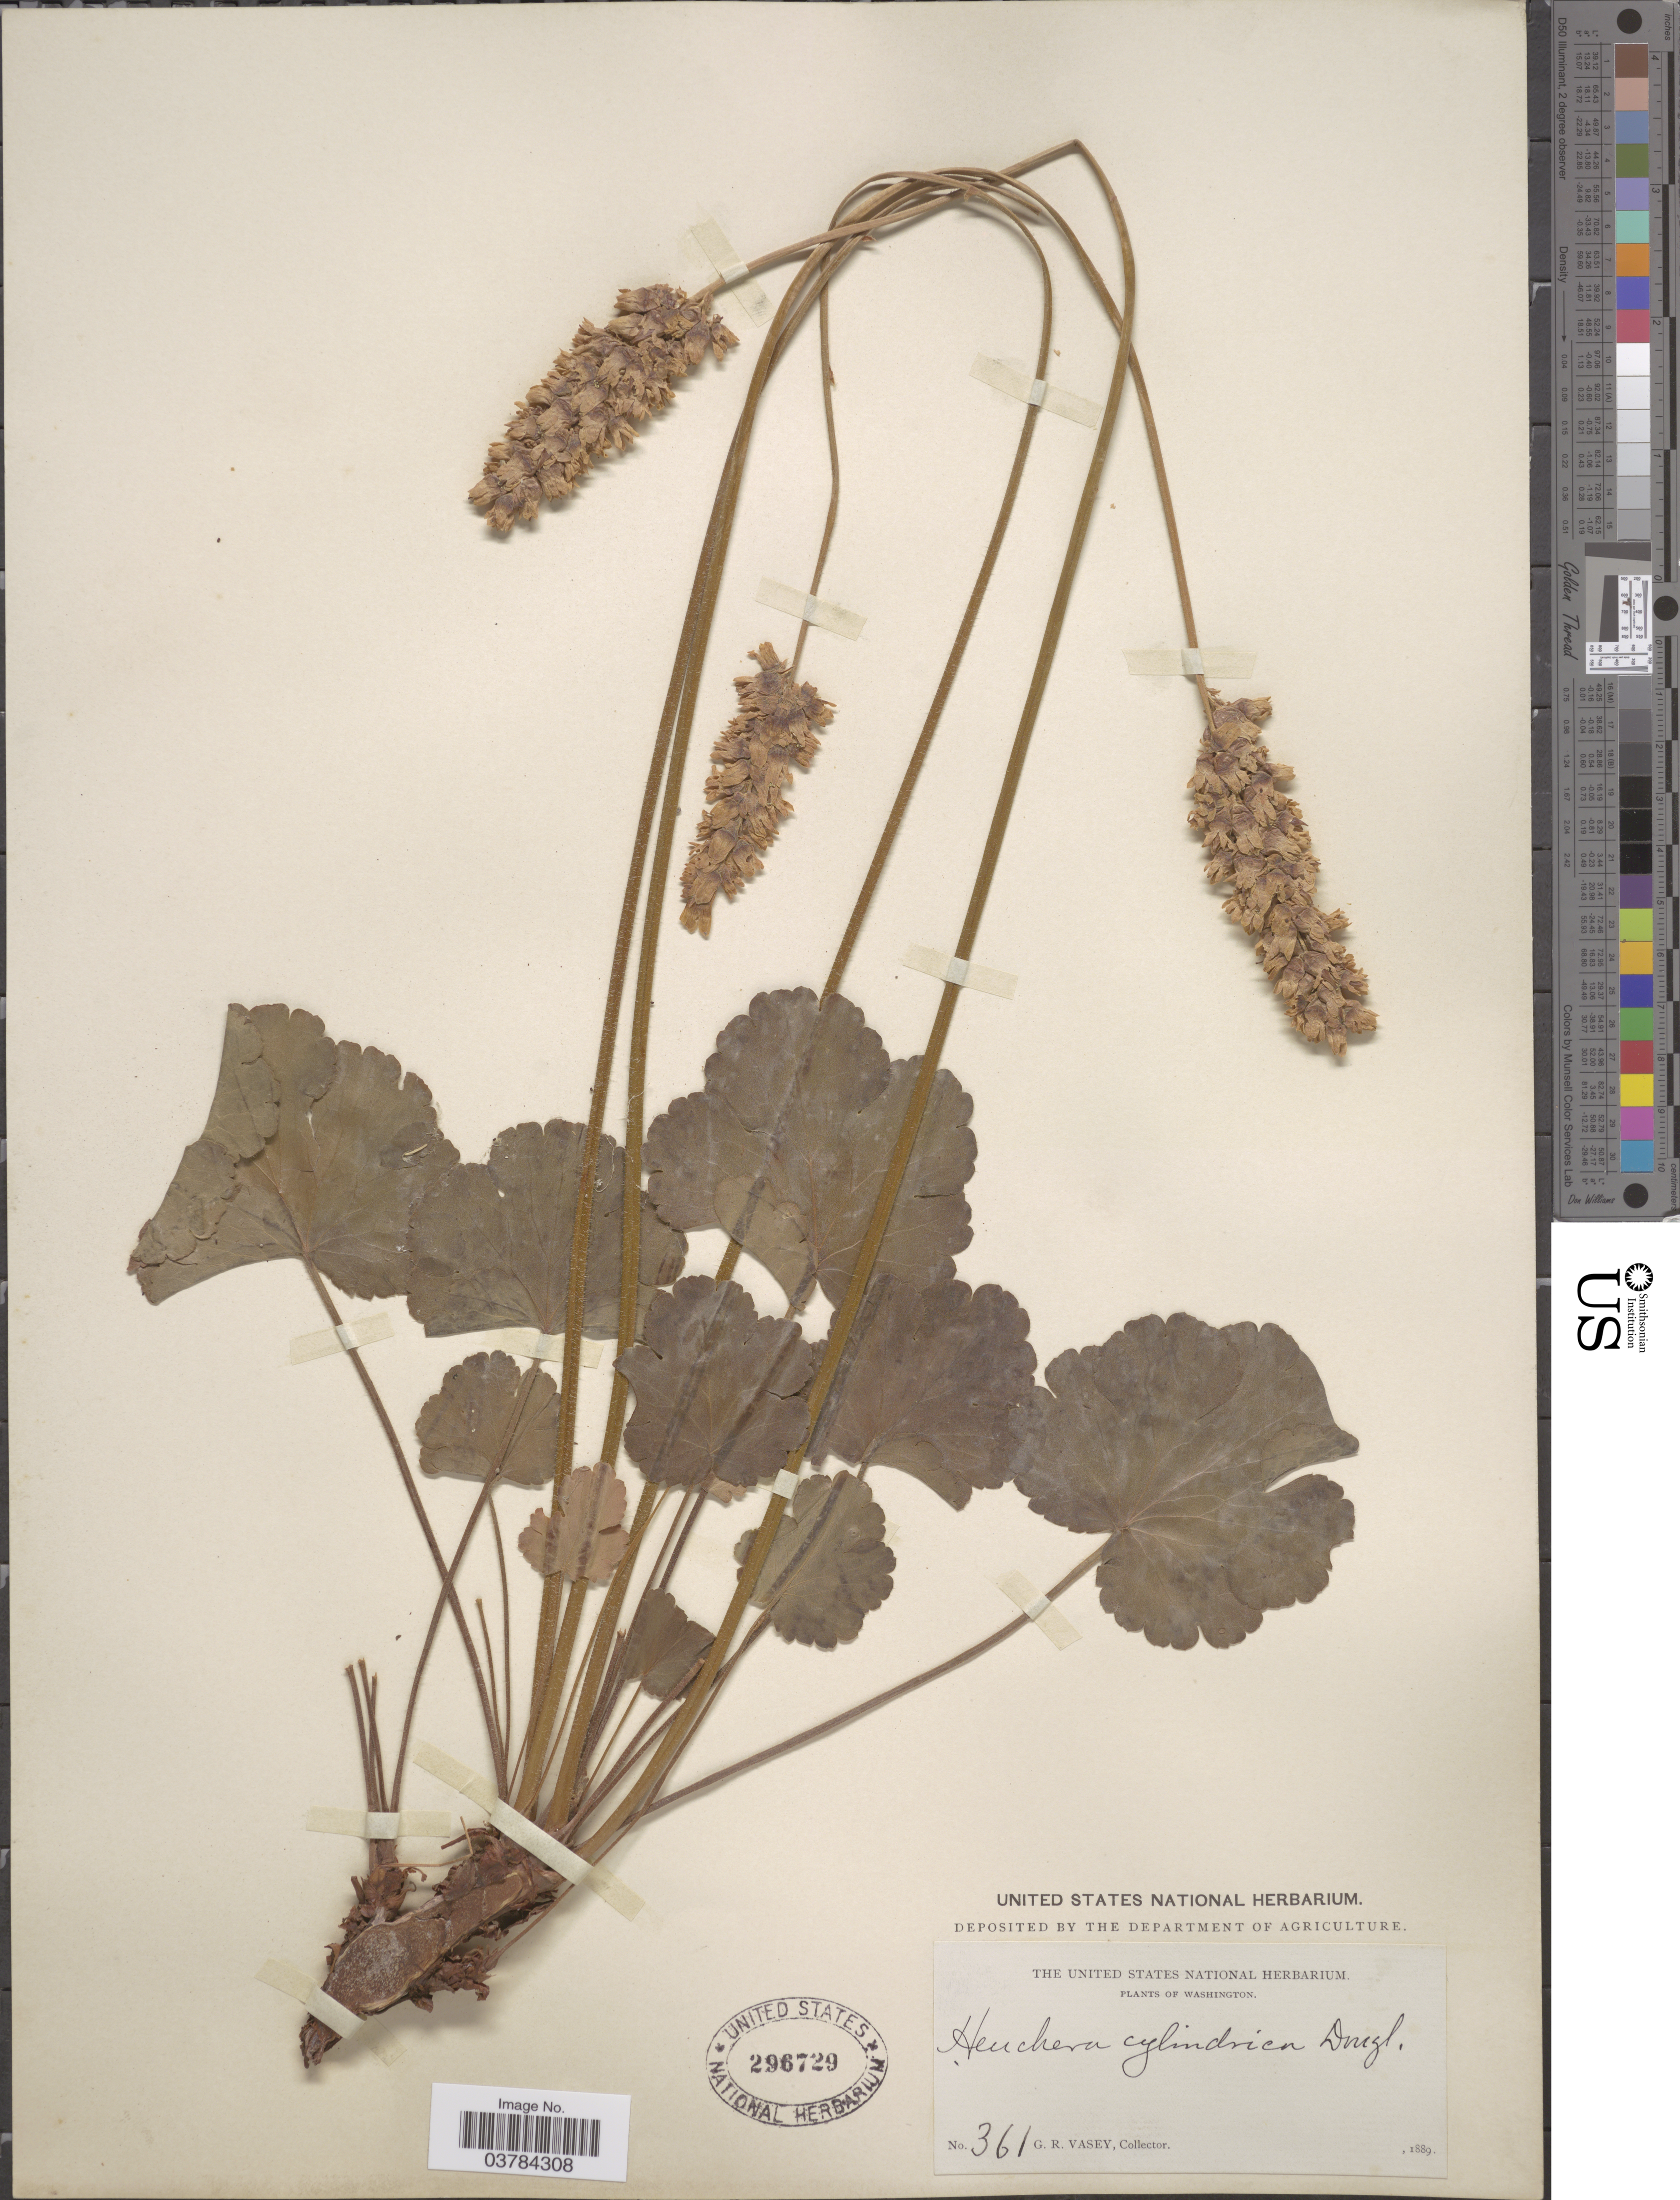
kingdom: Plantae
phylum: Tracheophyta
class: Magnoliopsida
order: Saxifragales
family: Saxifragaceae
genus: Heuchera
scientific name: Heuchera columbiana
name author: Rydb.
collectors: G. R. Vasey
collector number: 361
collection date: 1889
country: United States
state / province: Washington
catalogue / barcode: US 296729